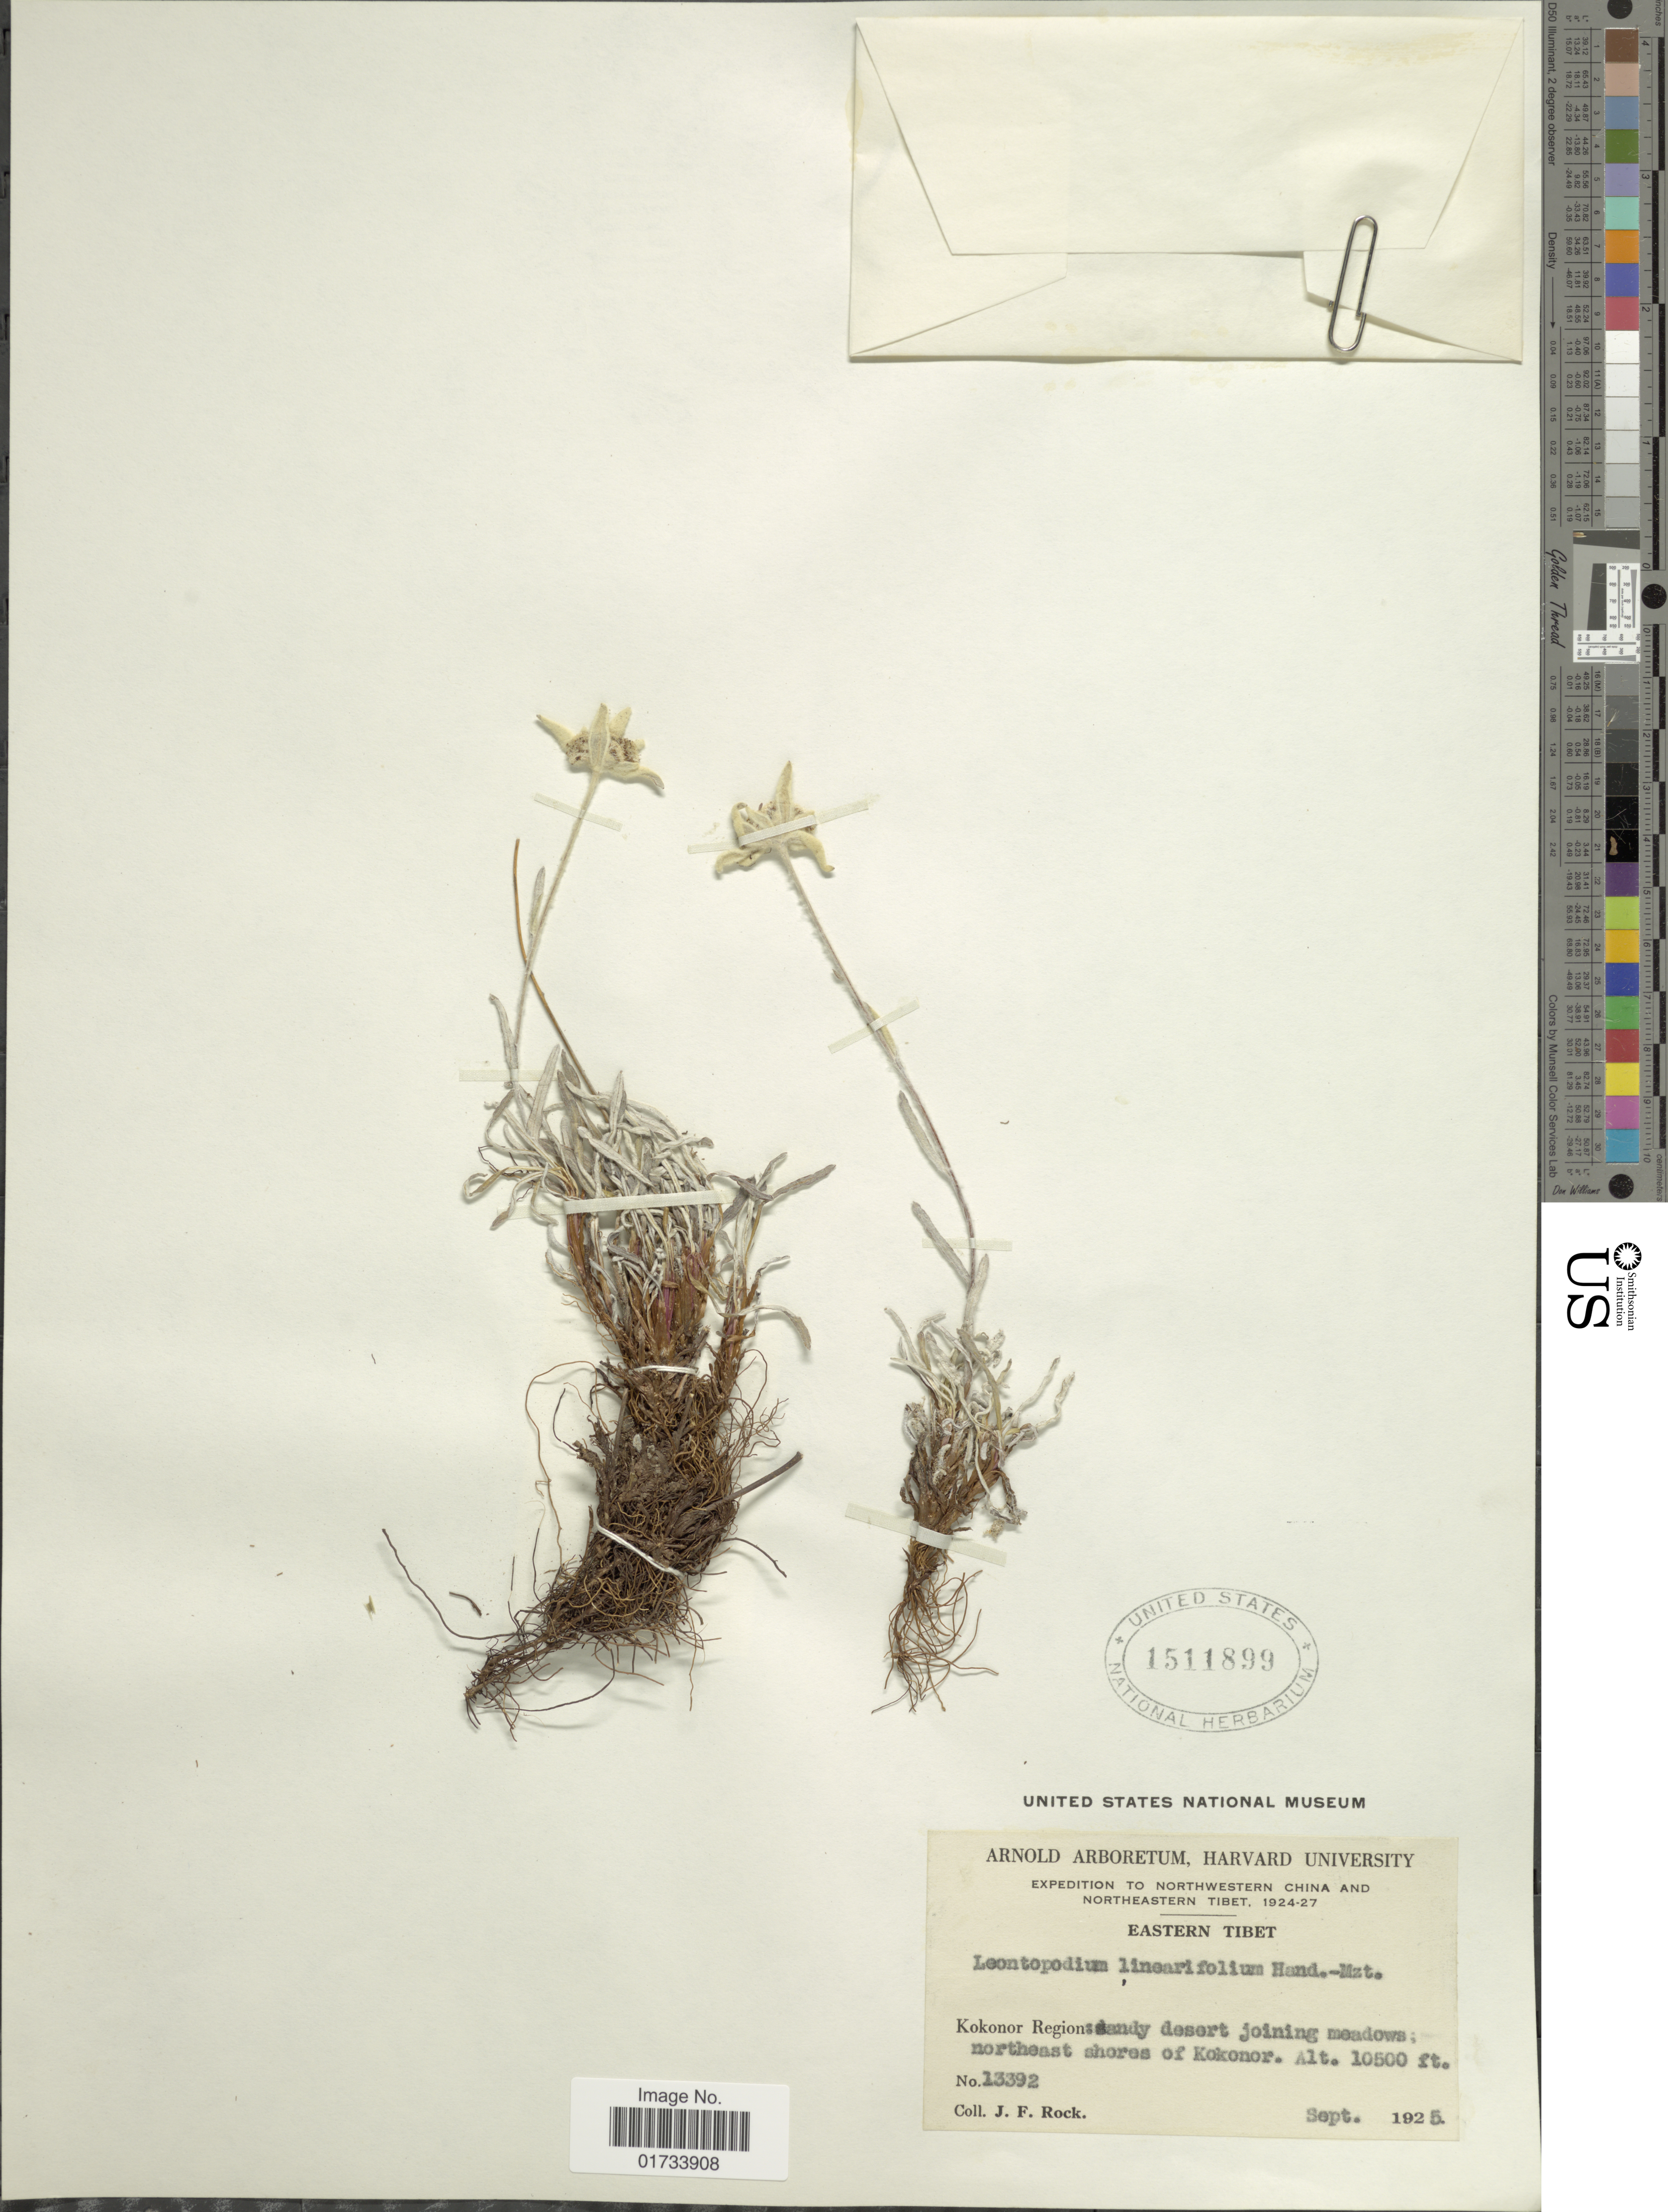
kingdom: Plantae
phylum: Tracheophyta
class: Magnoliopsida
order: Asterales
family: Asteraceae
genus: Leontopodium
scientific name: Leontopodium linearifolium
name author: Ling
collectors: J. Rock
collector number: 13392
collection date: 1925-09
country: China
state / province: Xizang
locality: Northwestern China and Northeastern Tibet, Eastern Tibet, Kokonor Region: sandy desert joining meadows: northeast shores of Kokonor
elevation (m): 3200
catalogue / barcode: US 1511899